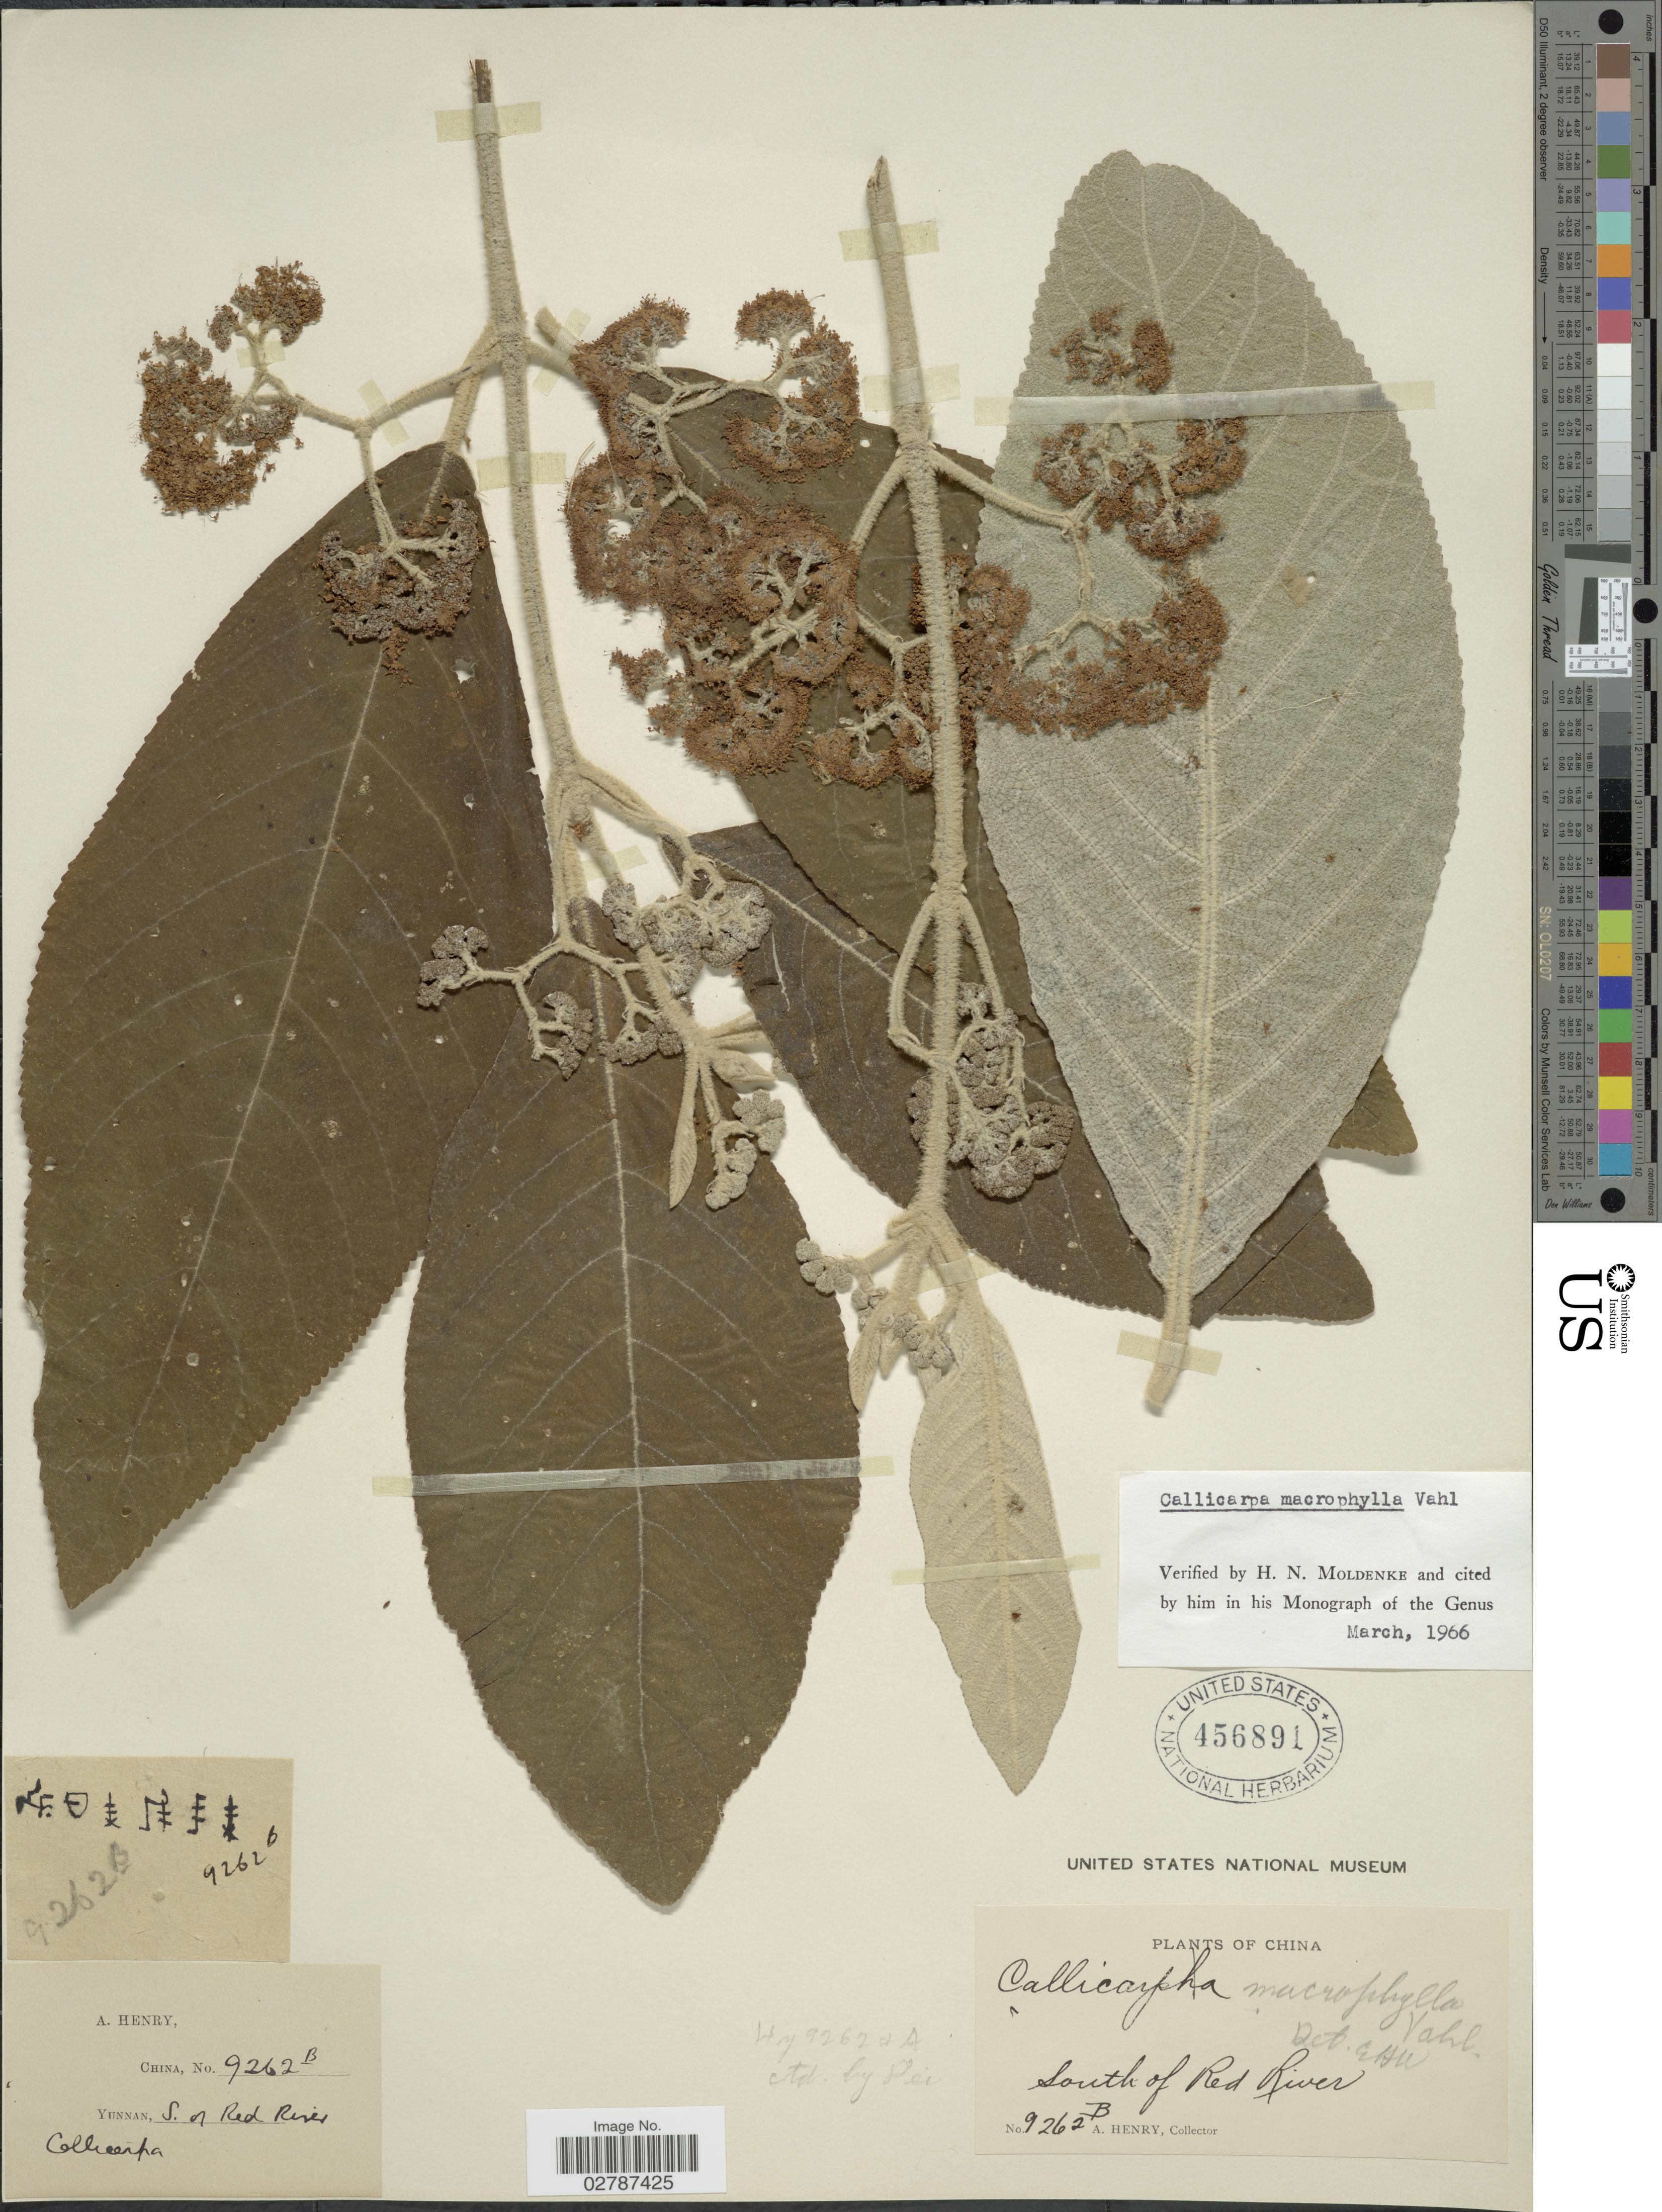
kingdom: Plantae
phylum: Tracheophyta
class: Magnoliopsida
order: Lamiales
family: Lamiaceae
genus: Callicarpa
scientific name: Callicarpa macrophylla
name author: Vahl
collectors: A. Henry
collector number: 9262 B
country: China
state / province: Yunnan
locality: South of Red River.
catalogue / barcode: US 456891